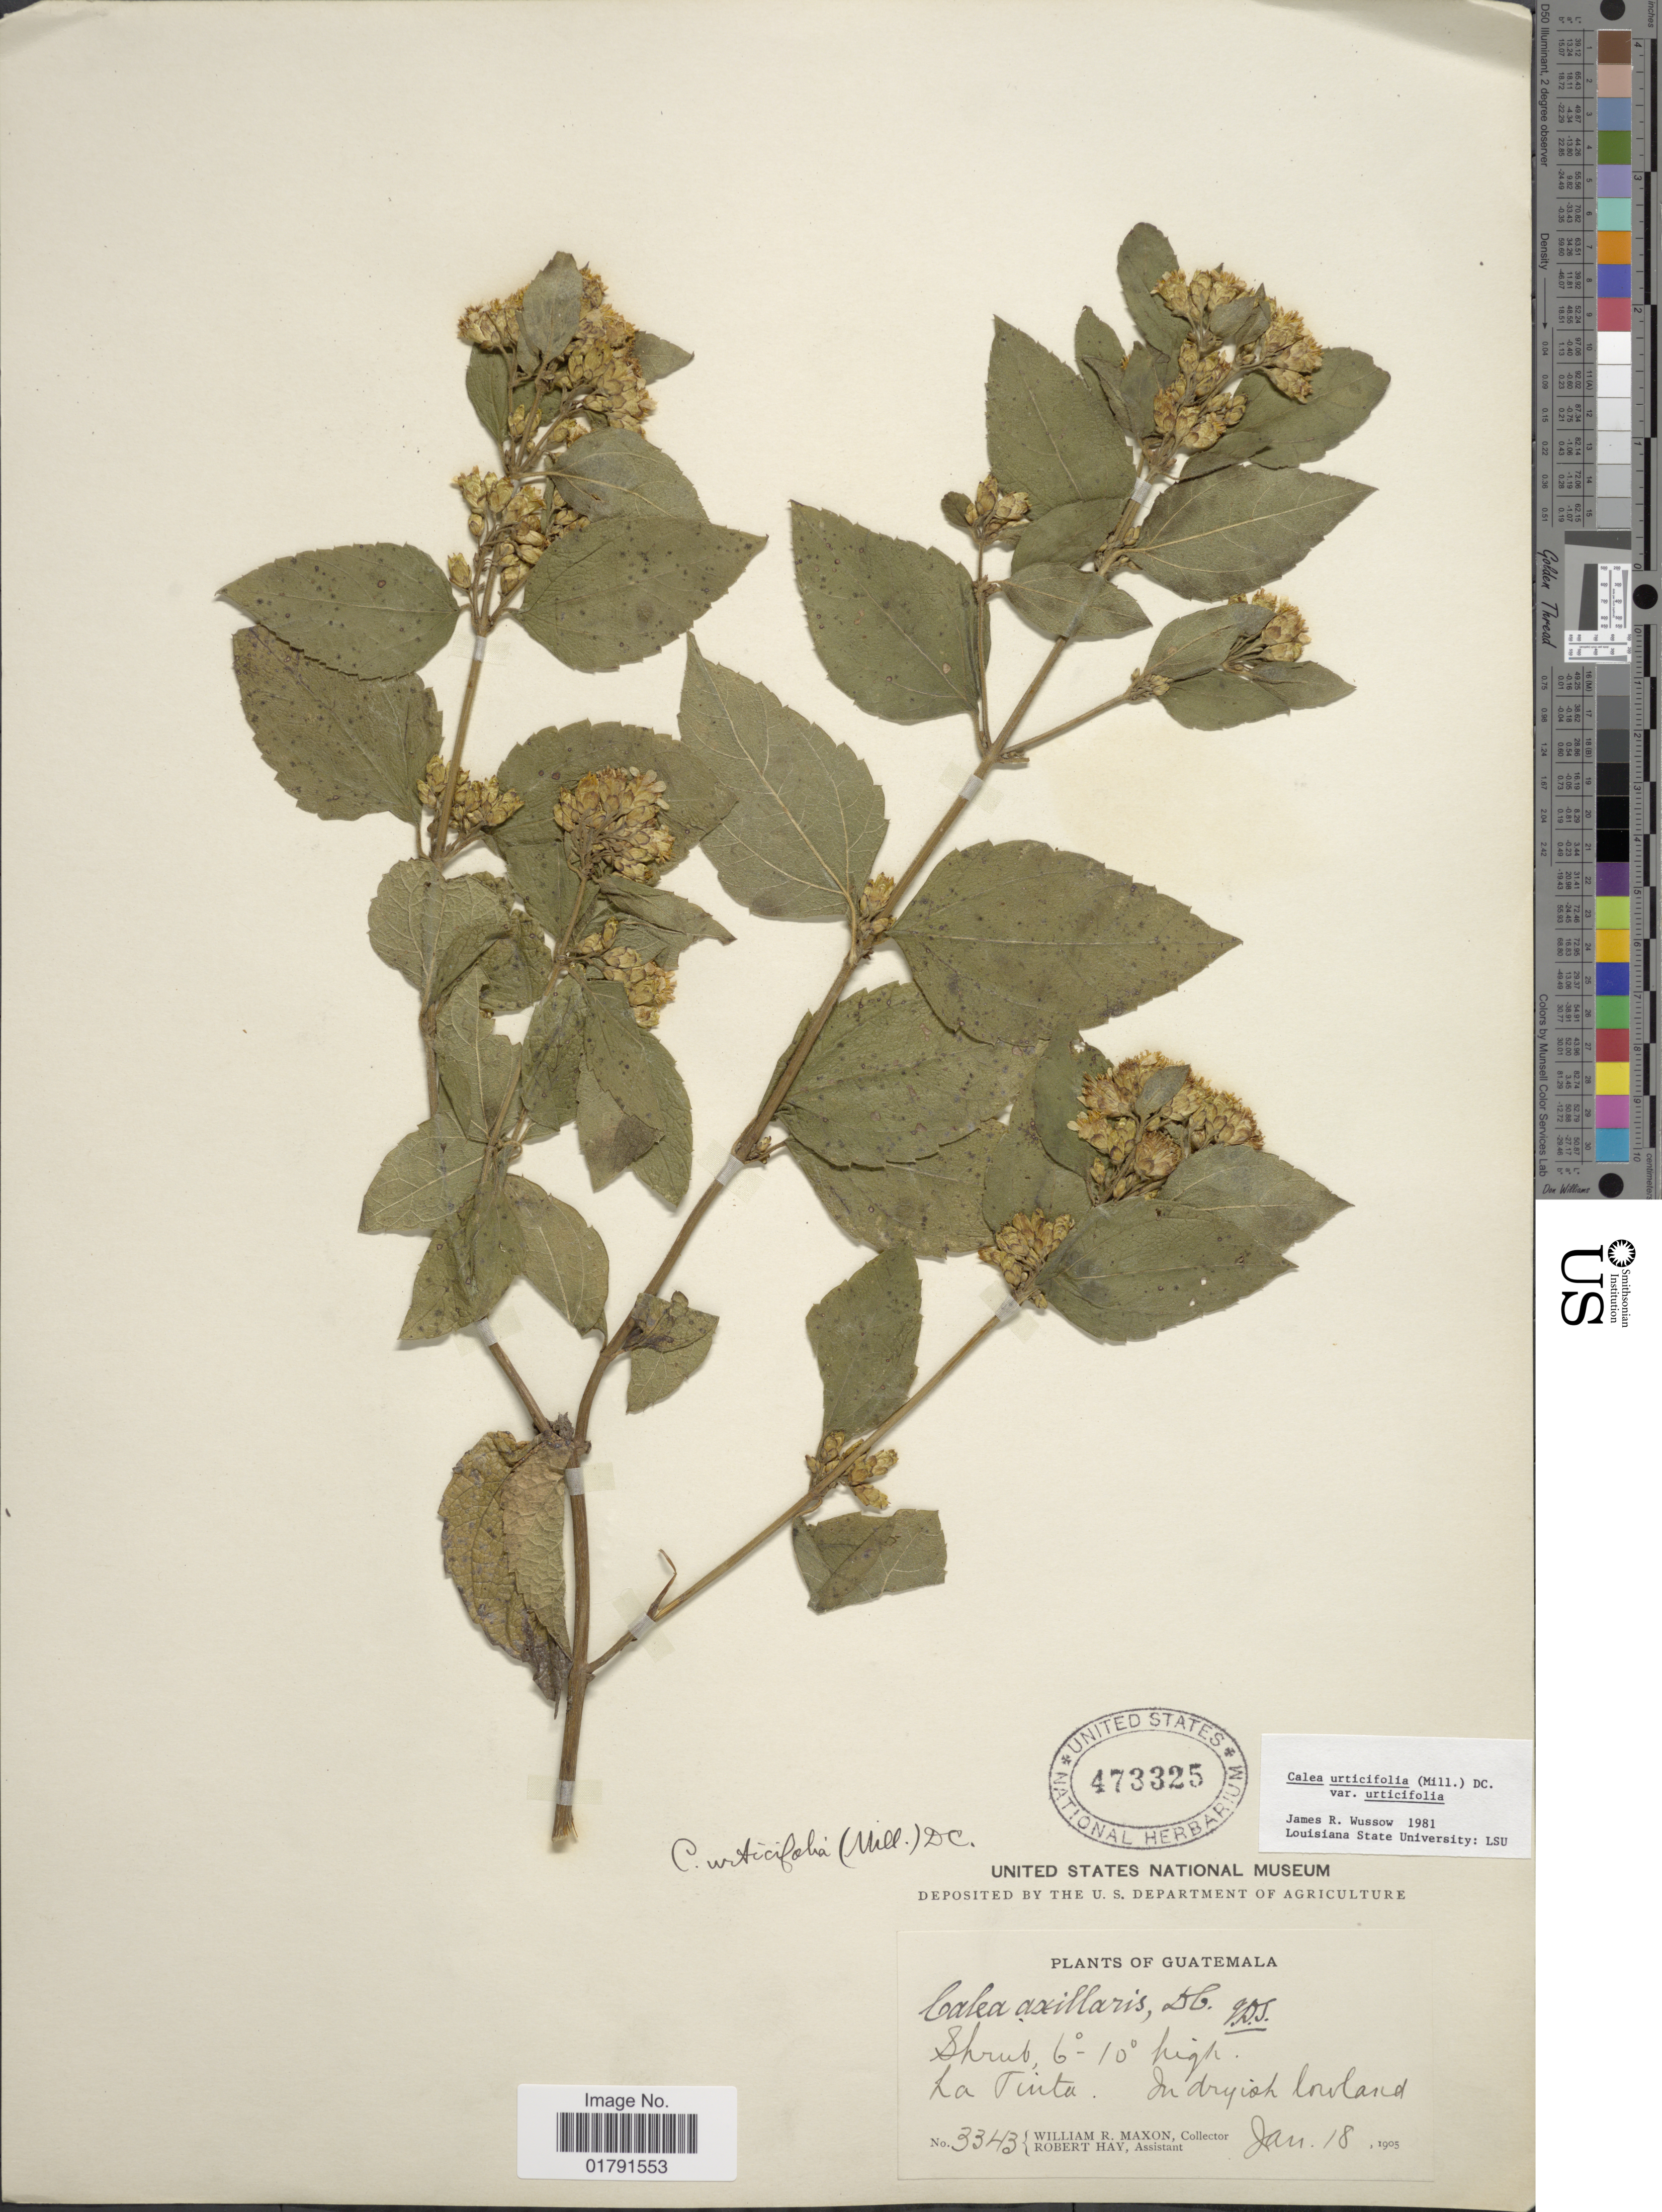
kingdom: Plantae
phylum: Tracheophyta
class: Magnoliopsida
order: Asterales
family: Asteraceae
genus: Calea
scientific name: Calea urticifolia var. urticifolia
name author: (Mill.) DC.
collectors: W. R. Maxon & R. Hay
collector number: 3343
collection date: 1905-01-18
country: Guatemala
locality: La Tinta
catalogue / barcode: US 473325